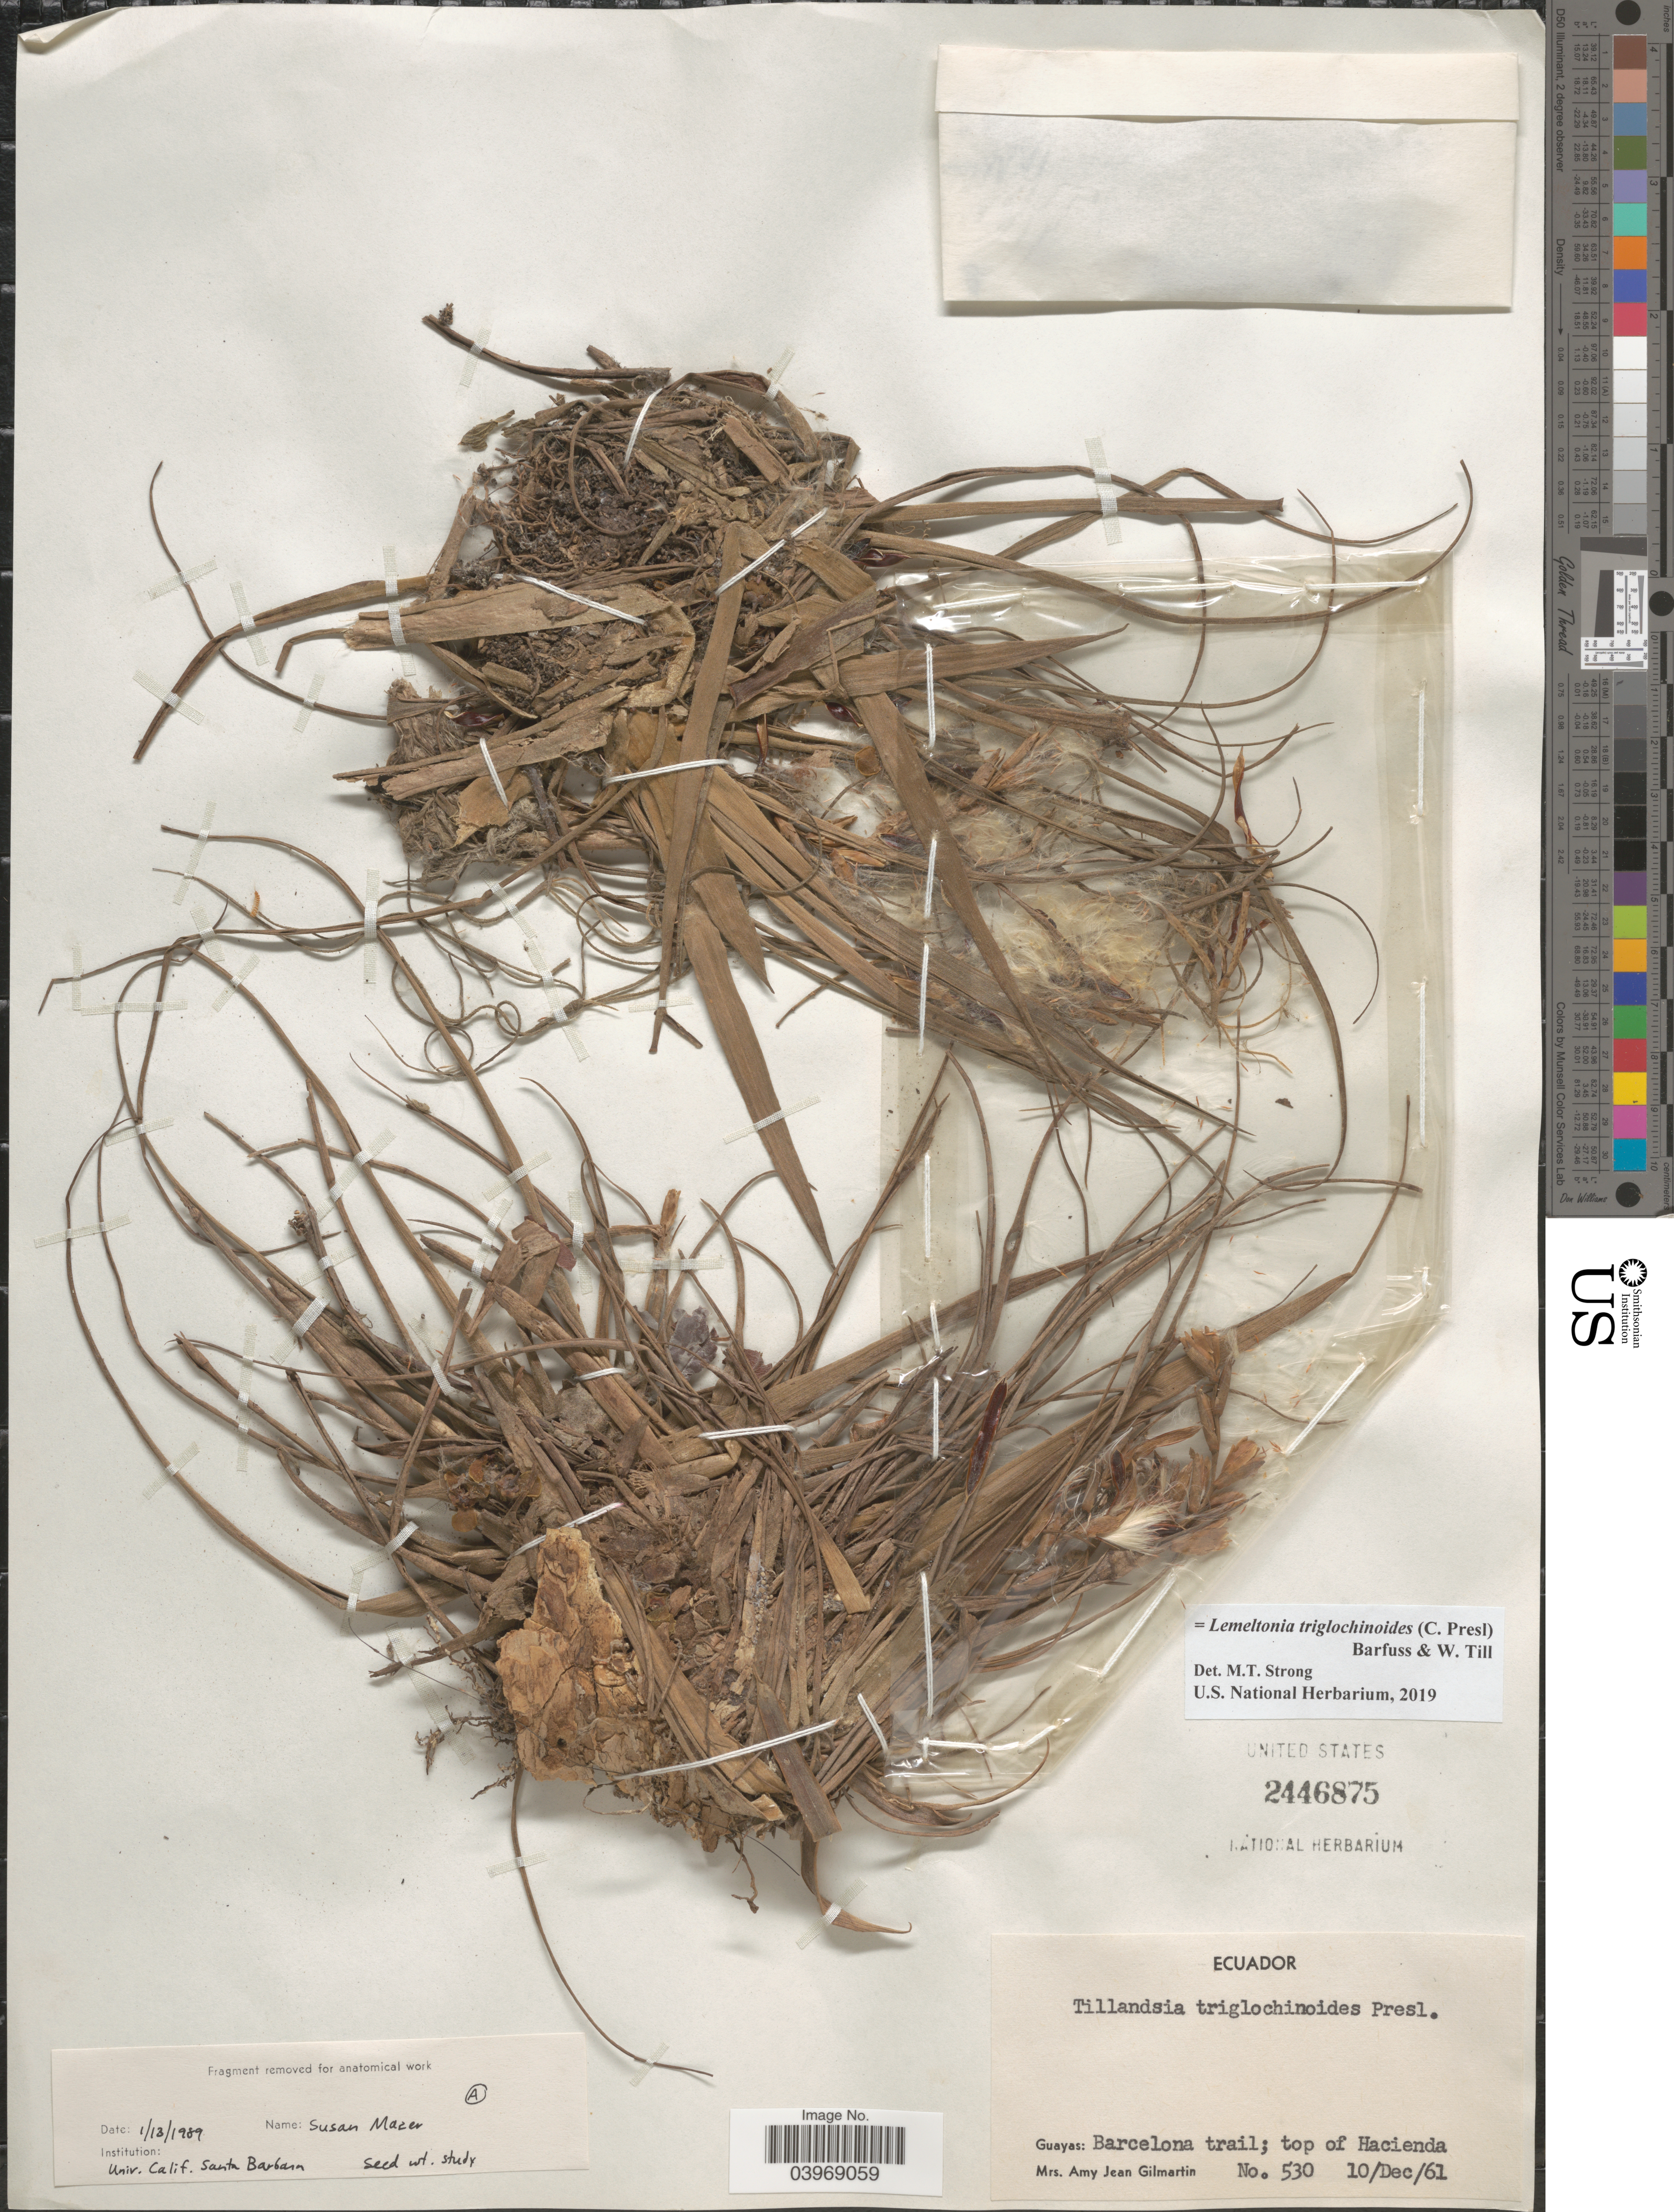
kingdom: Plantae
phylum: Tracheophyta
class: Liliopsida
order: Poales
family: Bromeliaceae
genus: Lemeltonia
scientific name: Lemeltonia triglochinoides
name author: (C. Presl) Barfuss & W. Till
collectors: A. J. Gilmartin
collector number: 530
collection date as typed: Transcribed d/m/y: 10/12/61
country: Ecuador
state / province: Guayas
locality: Barcelona trail; top of Hacienda.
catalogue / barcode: US 2446875